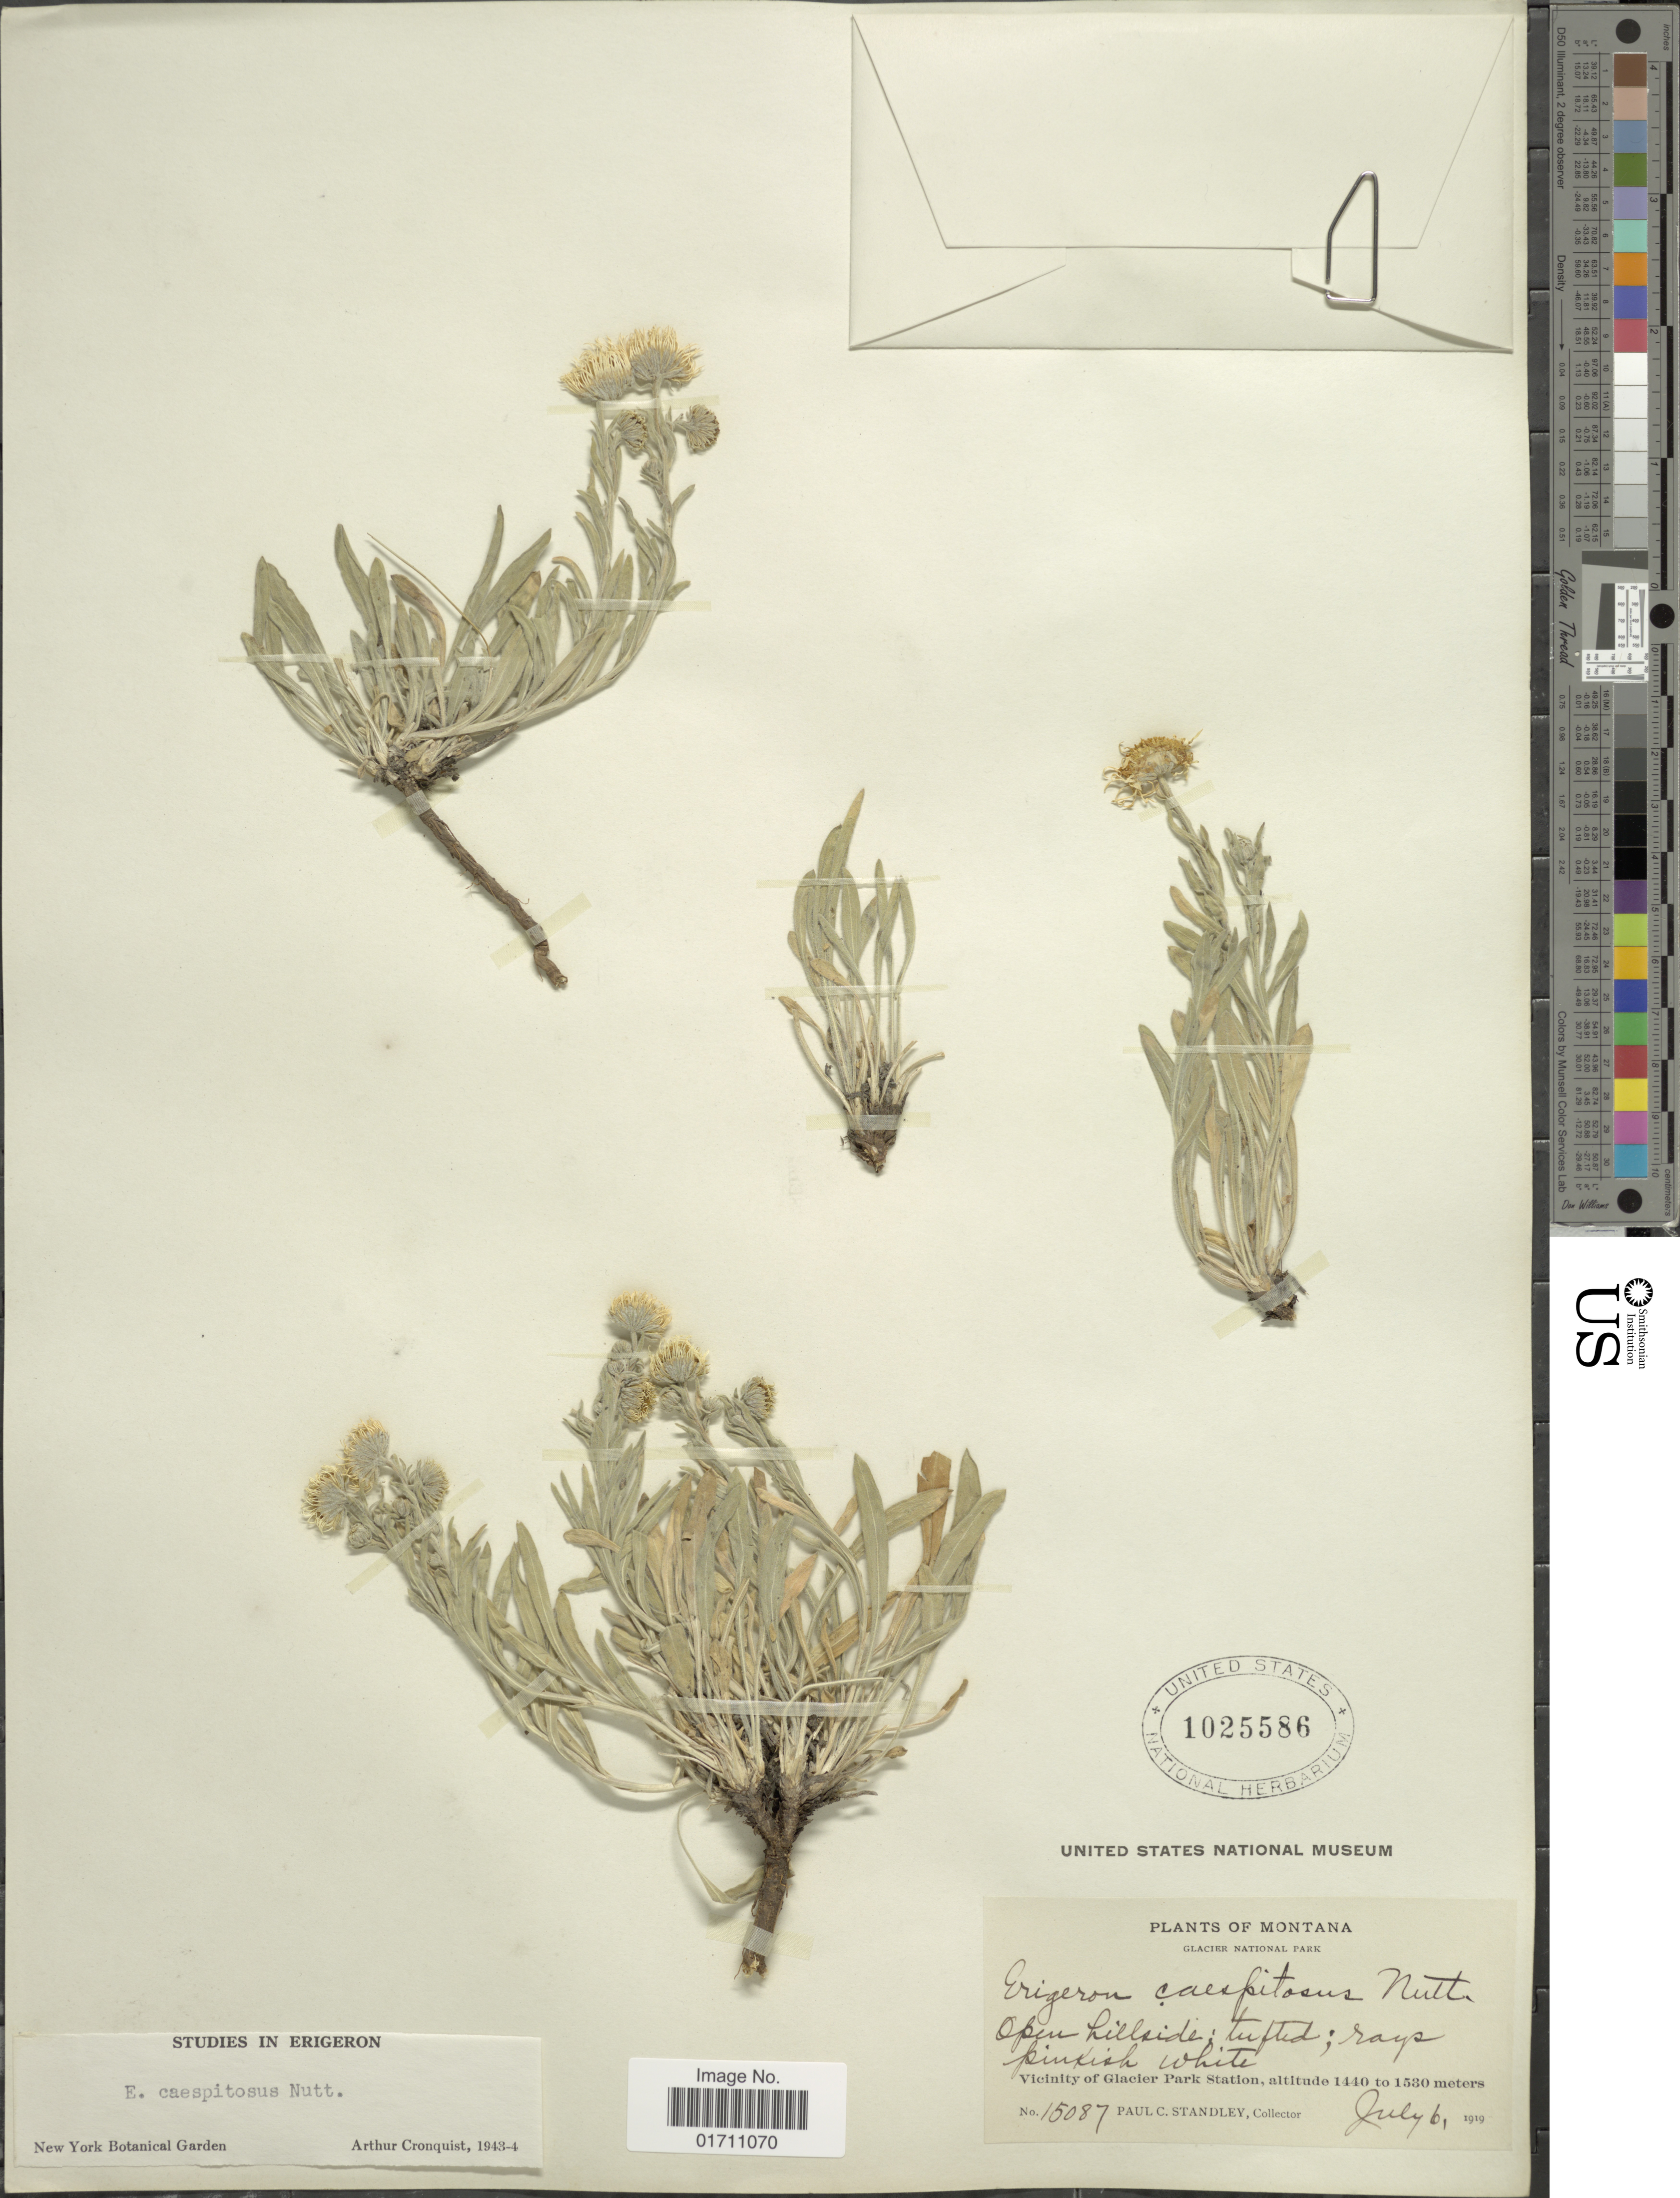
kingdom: Plantae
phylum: Tracheophyta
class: Magnoliopsida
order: Asterales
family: Asteraceae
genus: Erigeron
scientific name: Erigeron caespitosus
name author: Nutt.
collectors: P. C. Standley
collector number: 15087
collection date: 1919-07-06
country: United States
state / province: Montana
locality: Glacier National Park, Open hillside: tufted; rays pinkish white, Vicinity of Glacier Park Station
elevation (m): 1440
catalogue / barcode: US 1025586